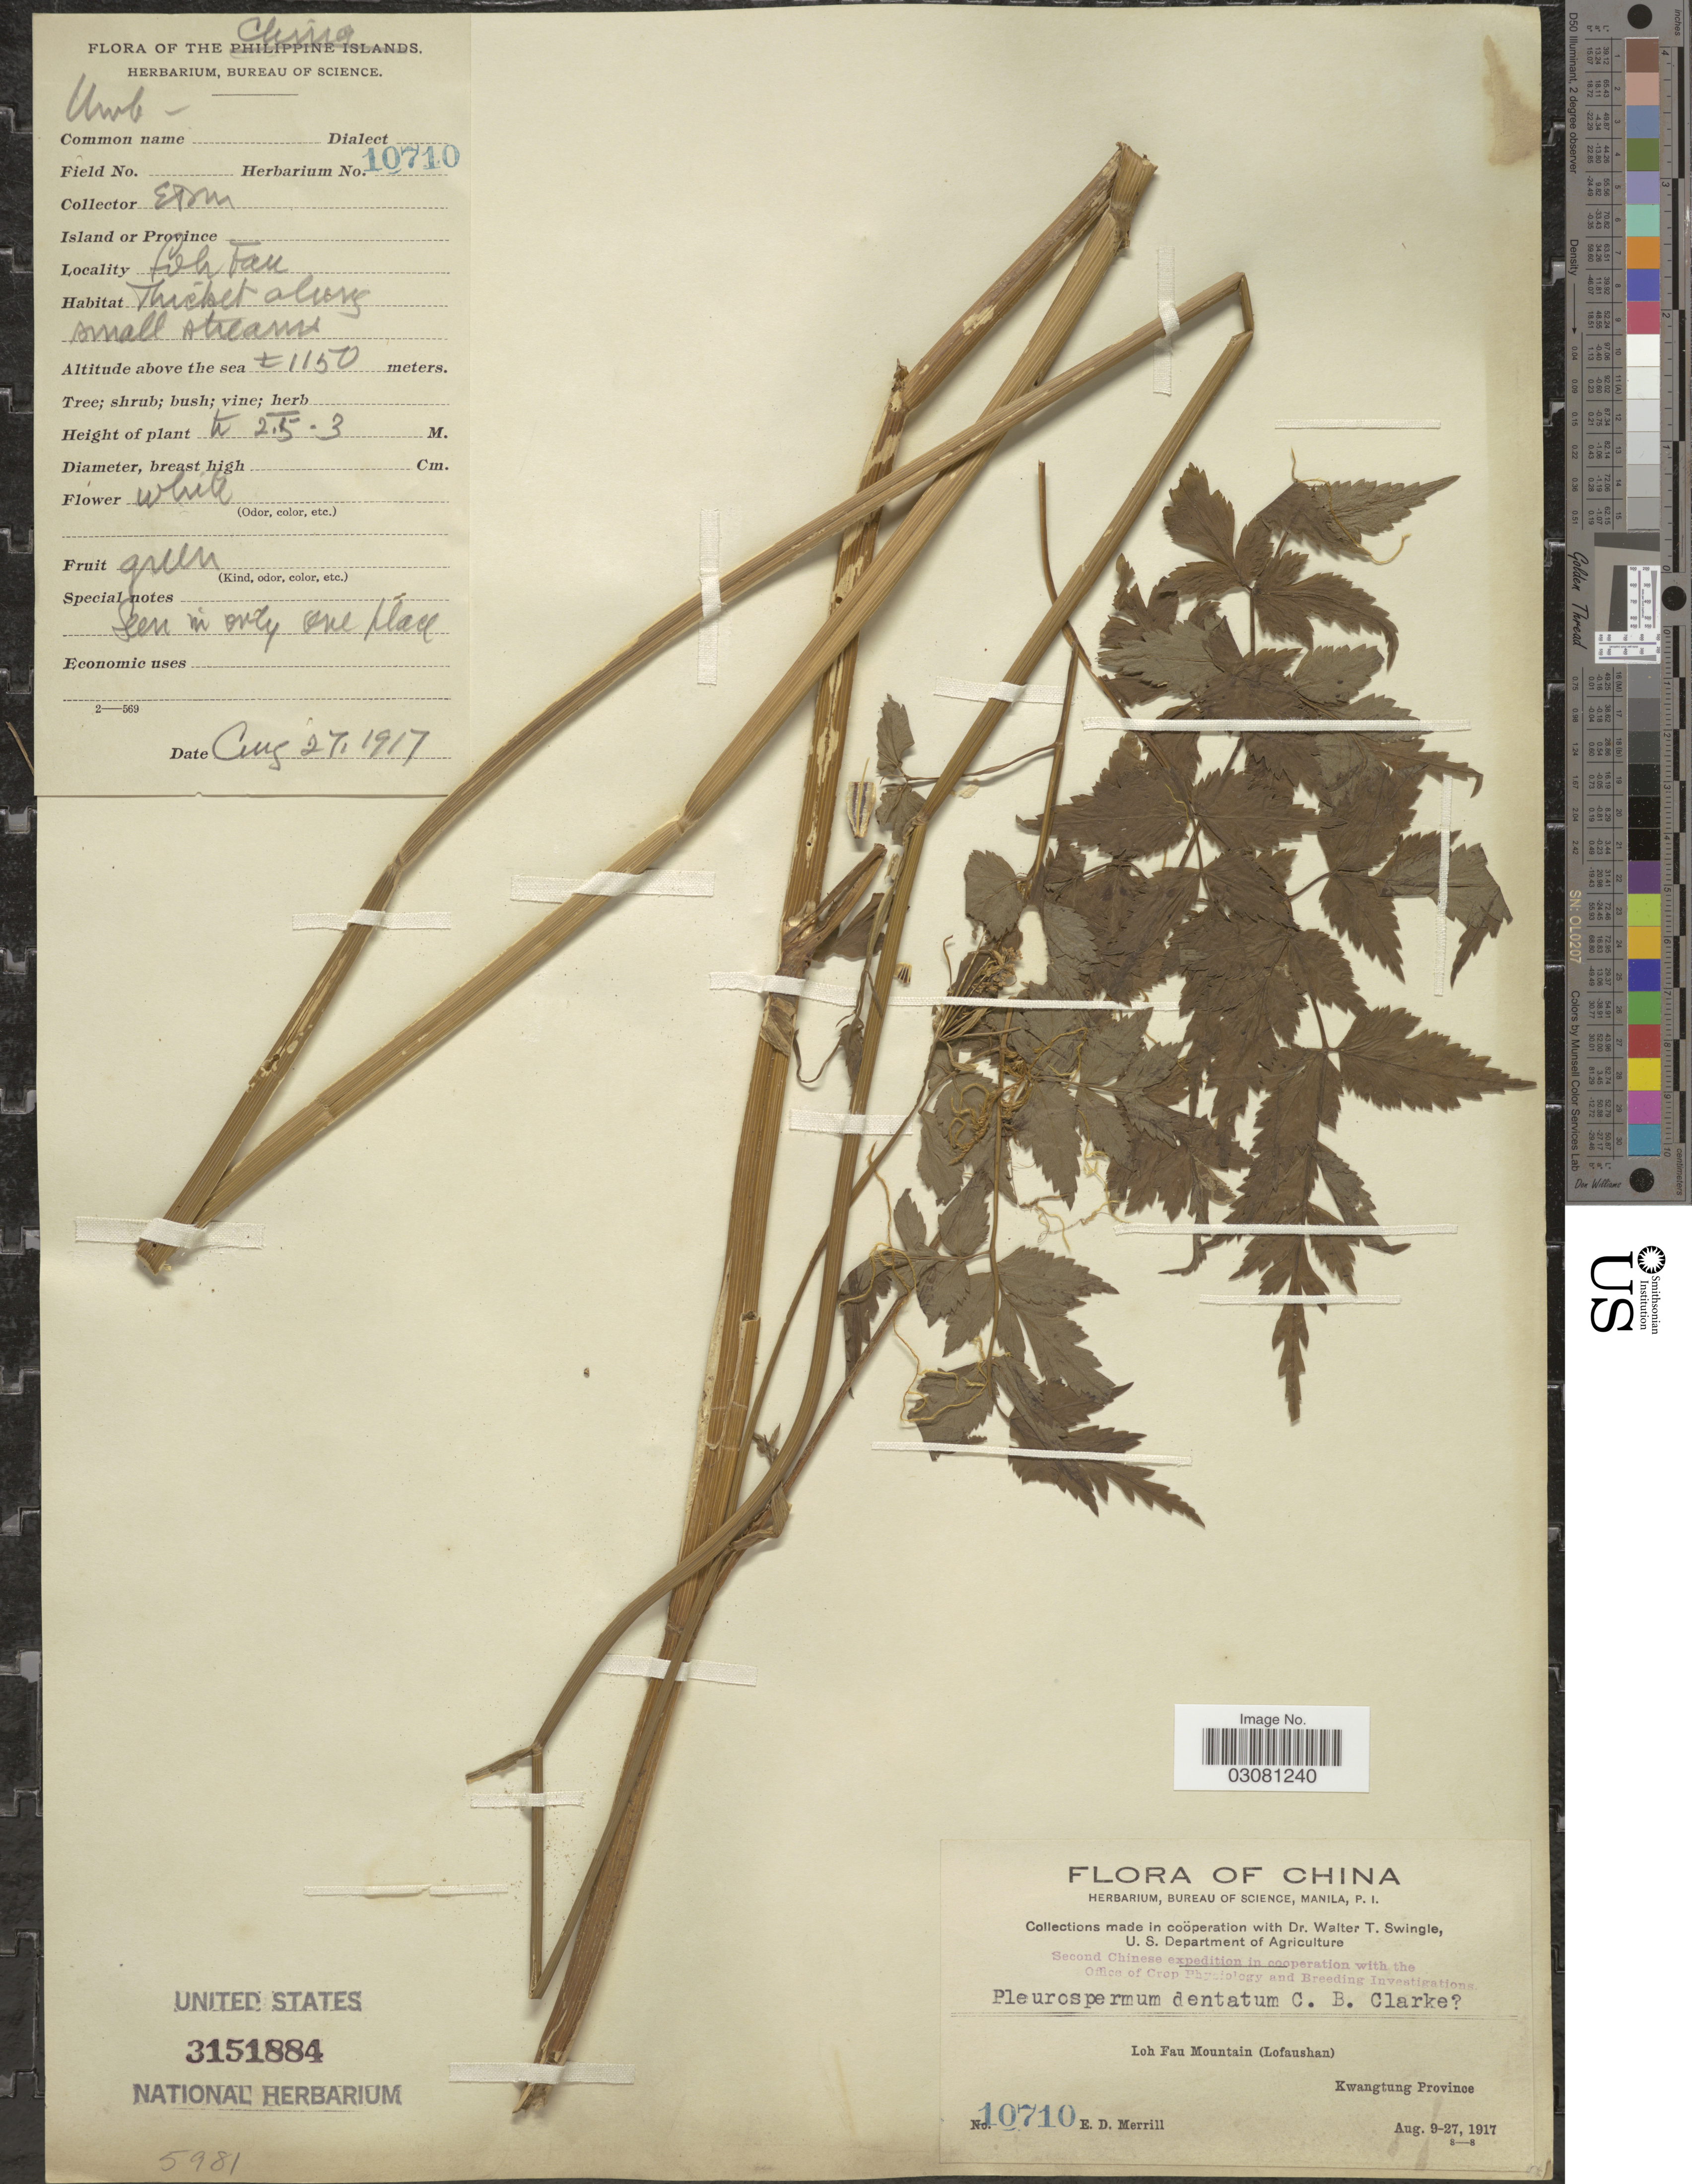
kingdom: Plantae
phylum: Tracheophyta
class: Magnoliopsida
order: Apiales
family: Apiaceae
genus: Pleurospermum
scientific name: Pleurospermum dentatum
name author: Benth. ex C.B. Clarke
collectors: E. D. Merrill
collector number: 10710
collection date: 1917-08-27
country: China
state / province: Guangdong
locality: Loh Fau Mountain (Lofaushan). Kwangtung Province.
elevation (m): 1150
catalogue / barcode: US 3151884